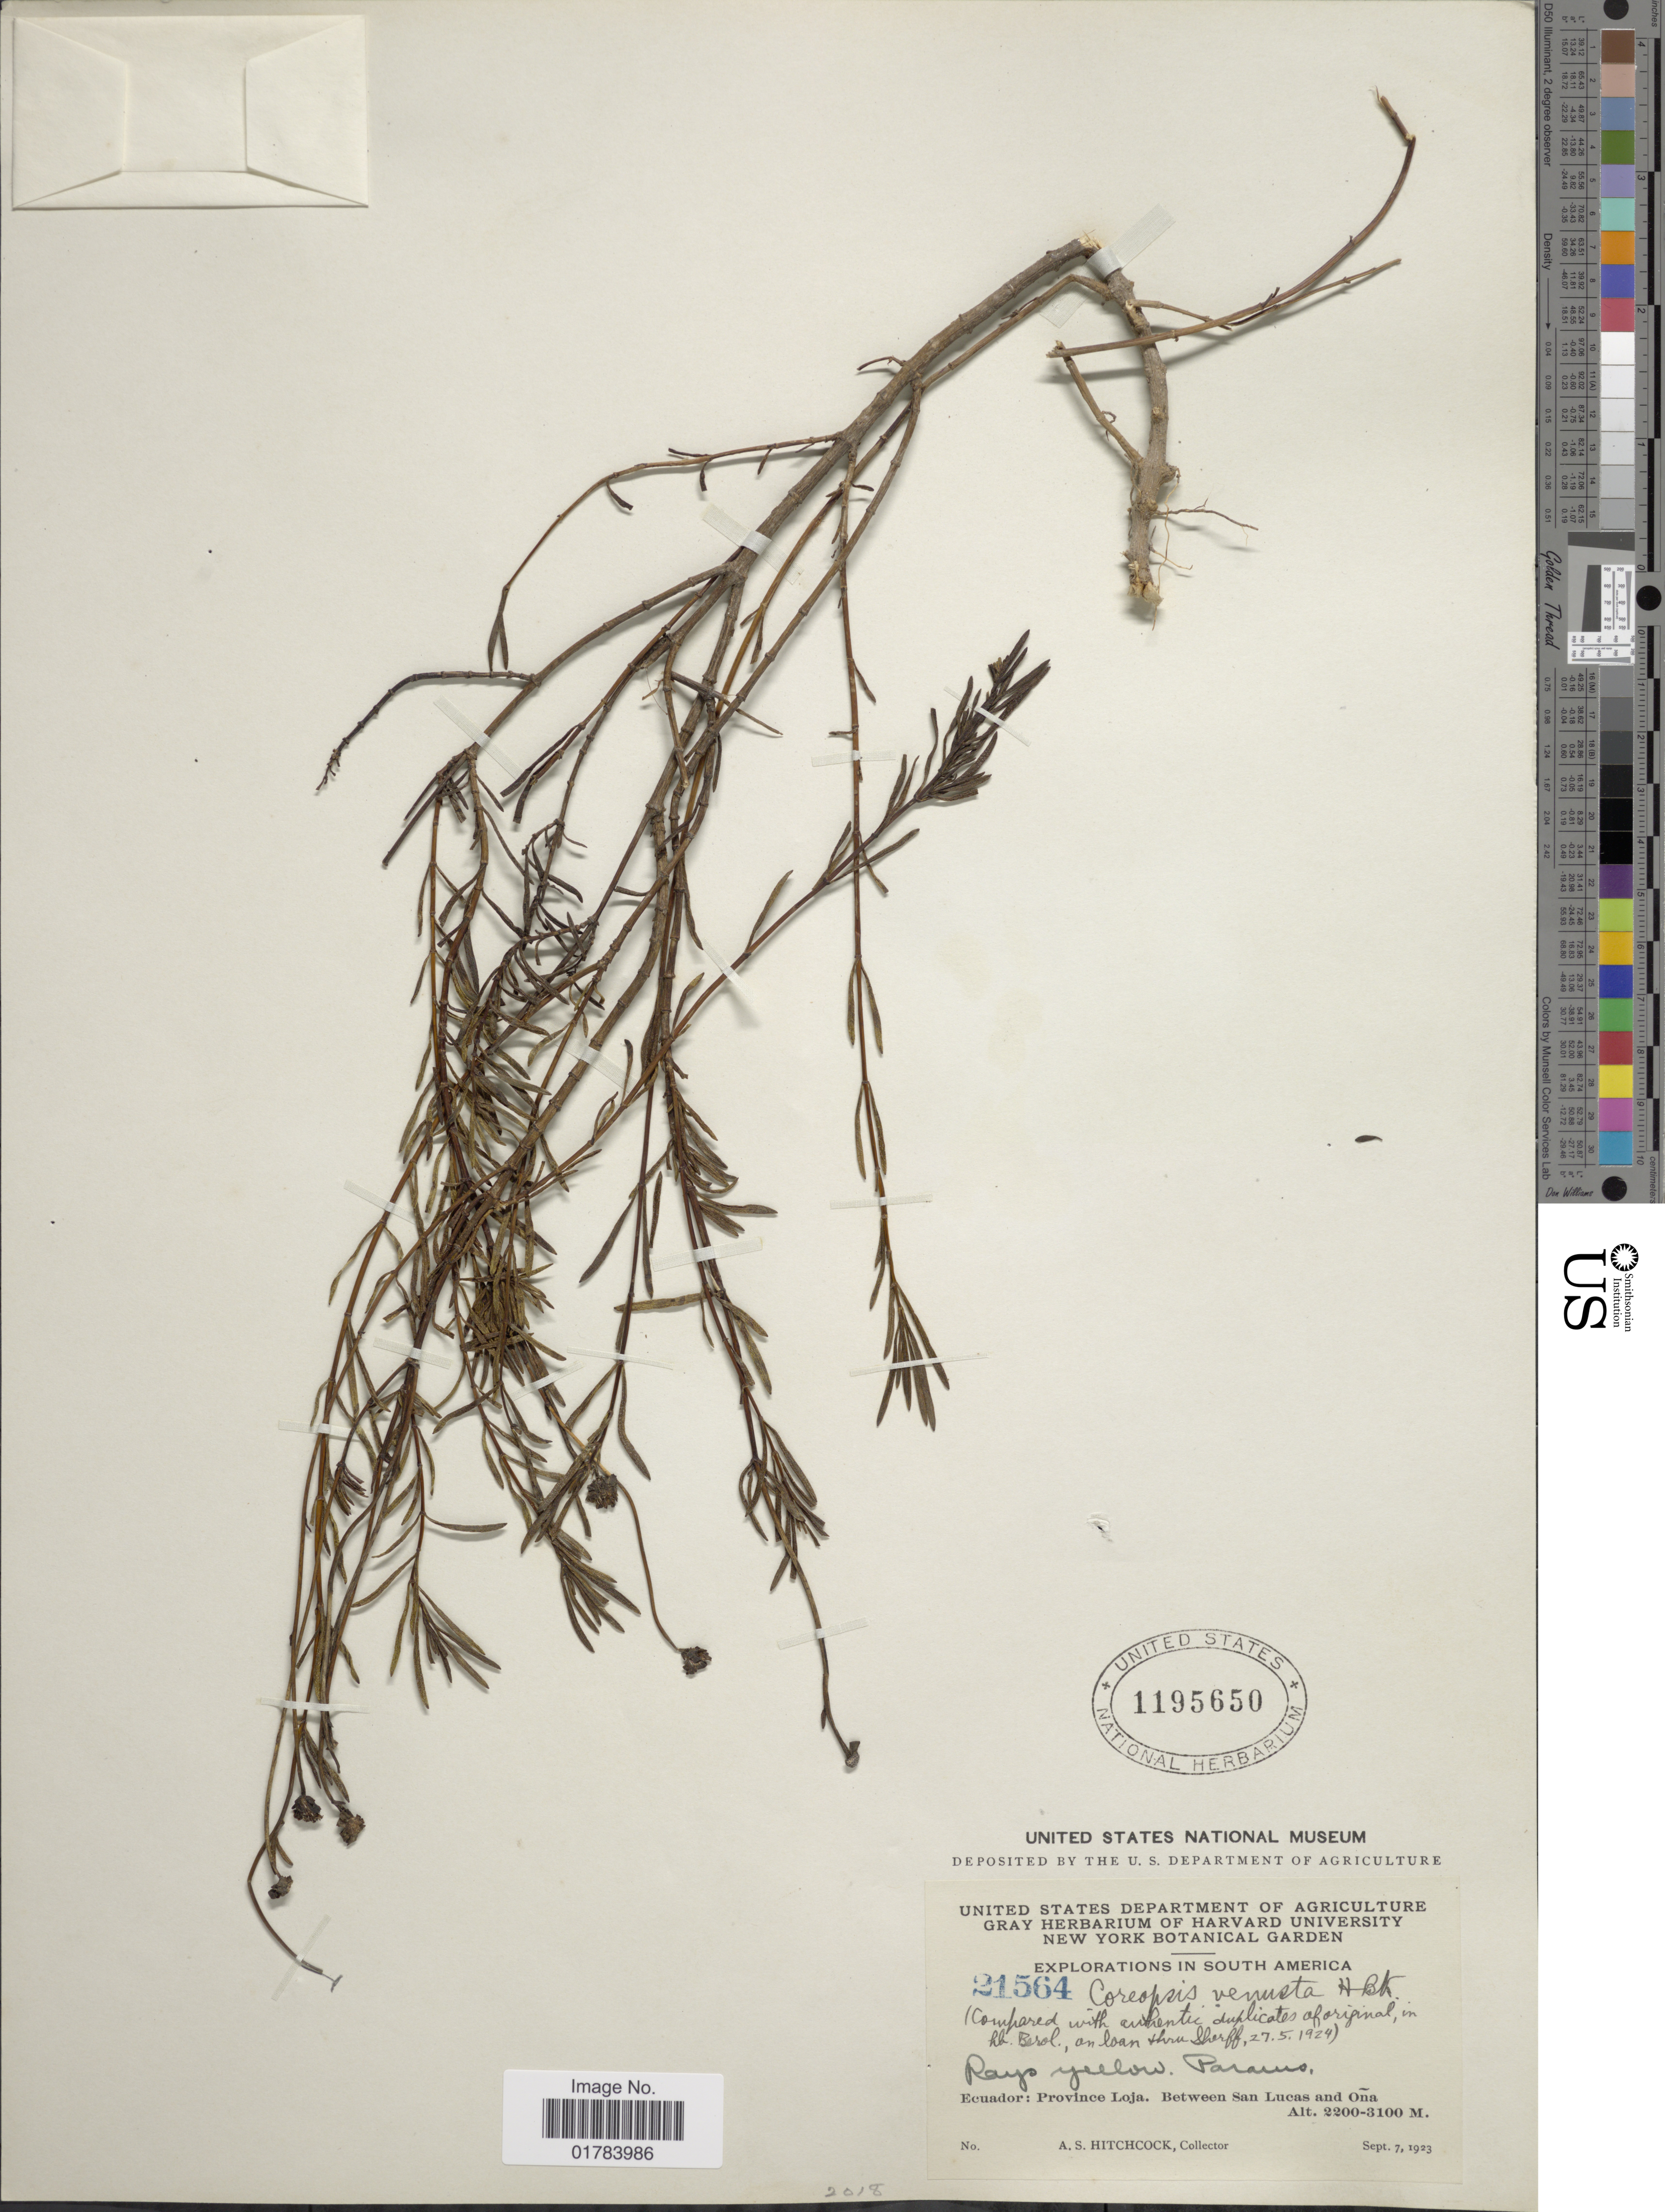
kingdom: Plantae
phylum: Tracheophyta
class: Magnoliopsida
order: Asterales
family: Asteraceae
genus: Coreopsis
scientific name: Coreopsis venusta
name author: Kunth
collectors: A. S. Hitchcock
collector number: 21564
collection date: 1923-09-07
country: Ecuador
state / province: Loja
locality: Between San Lucas and Ona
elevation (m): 2200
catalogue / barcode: US 1195650